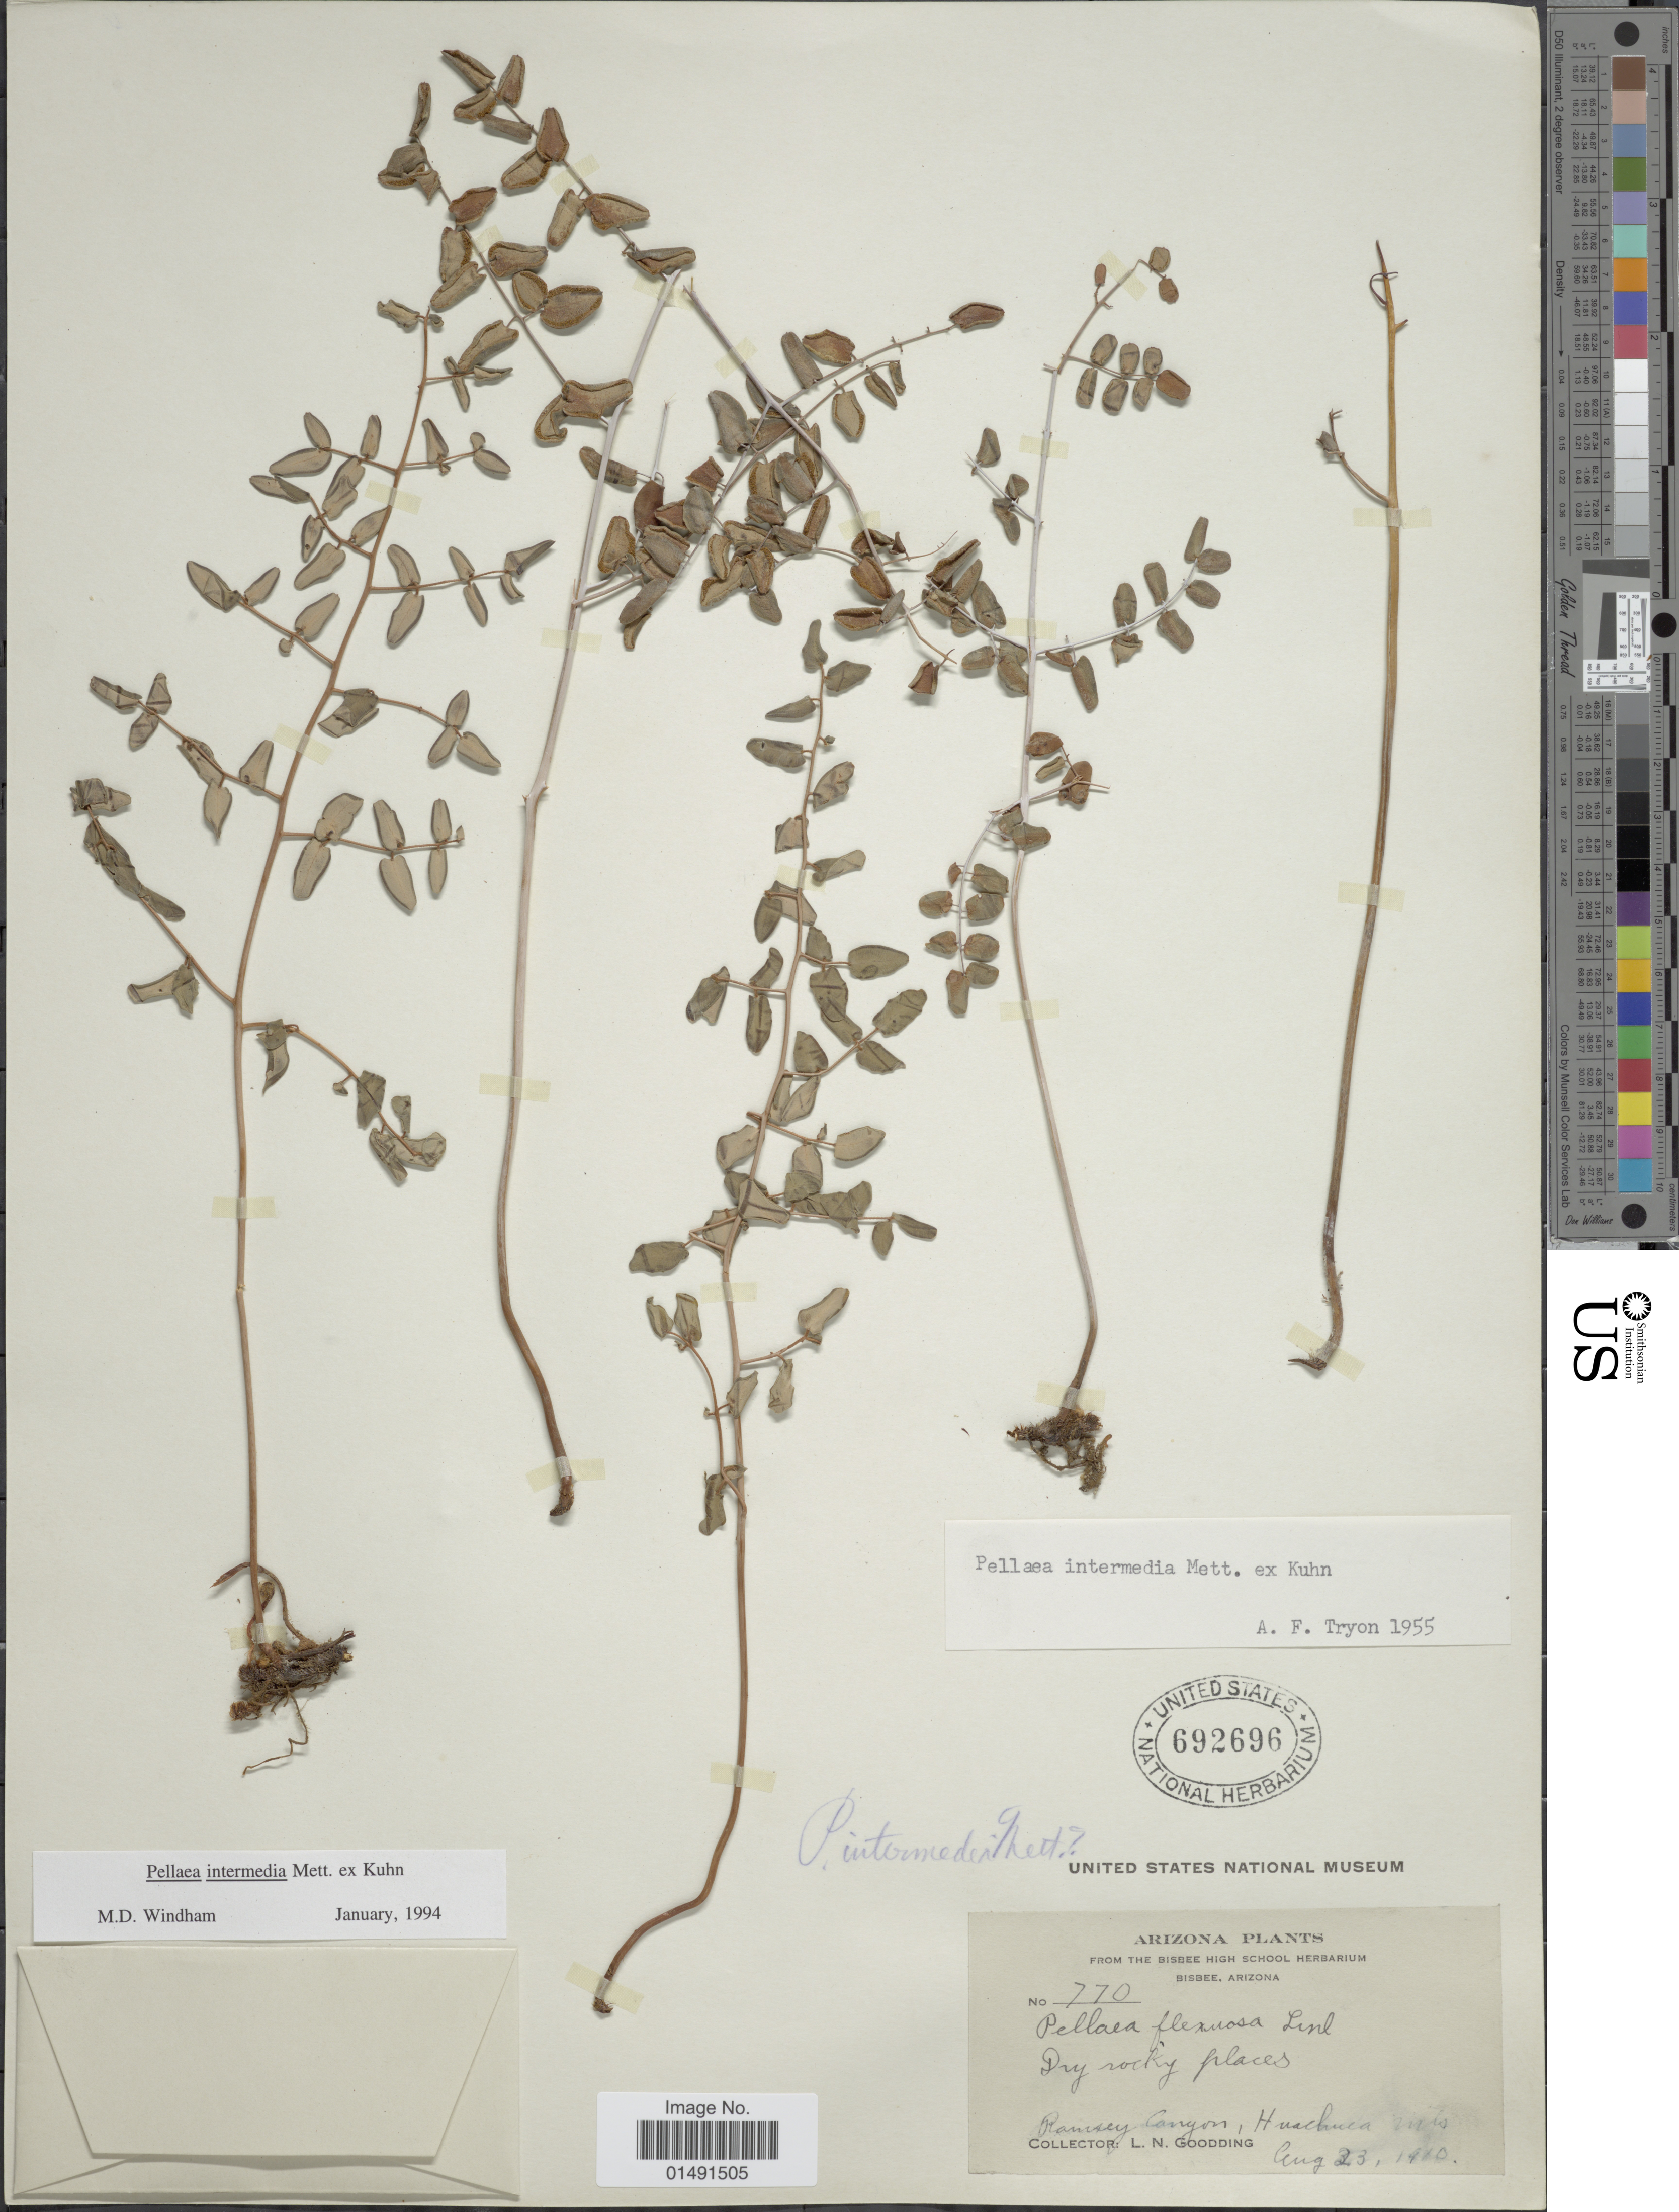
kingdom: Plantae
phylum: Tracheophyta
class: Polypodiopsida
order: Polypodiales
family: Pteridaceae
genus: Pellaea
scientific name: Pellaea intermedia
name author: Mett. ex Kuhn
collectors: L. N. Goodding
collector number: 770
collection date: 1960-08-23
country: United States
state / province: Arizona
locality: Ramsey Canyon, Huachuca mts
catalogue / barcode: US 692696